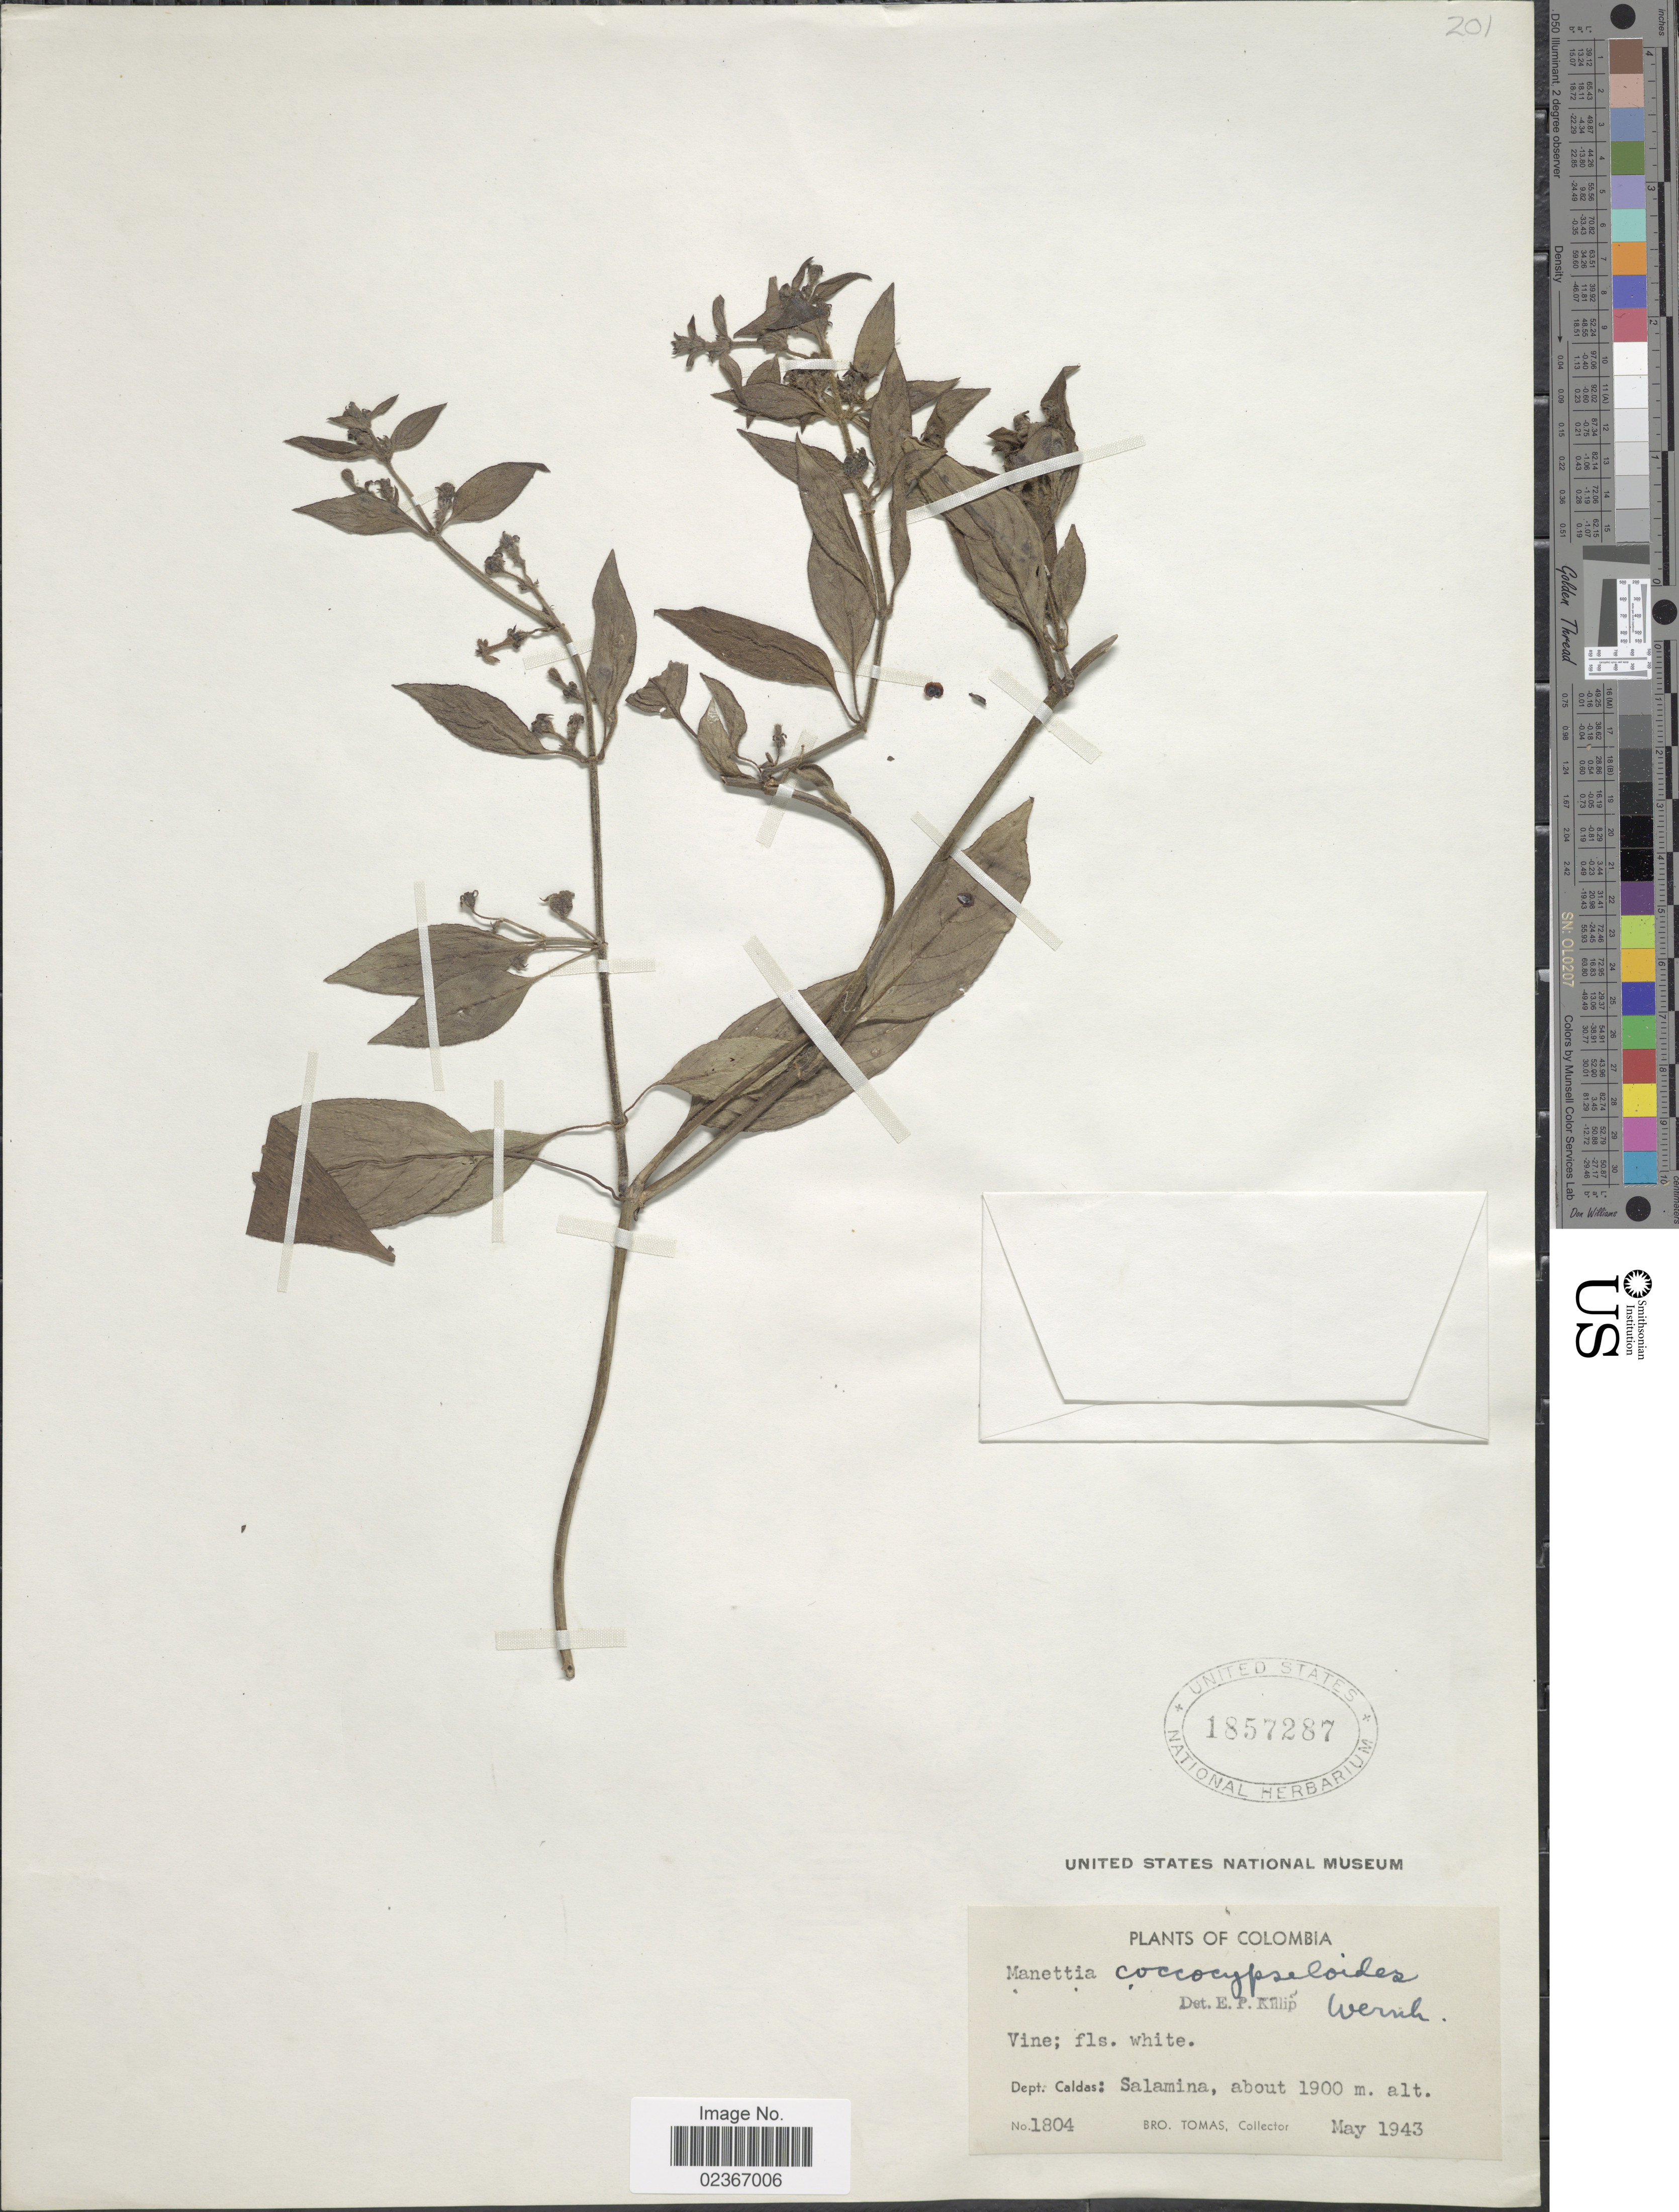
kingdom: Plantae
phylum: Tracheophyta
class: Magnoliopsida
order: Gentianales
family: Rubiaceae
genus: Manettia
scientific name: Manettia coccocypseloides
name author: Wernham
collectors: B. Tomas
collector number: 1804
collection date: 1943-05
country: Colombia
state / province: Caldas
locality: Dept. Caldas: Salamina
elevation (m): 1900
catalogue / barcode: US 1857287